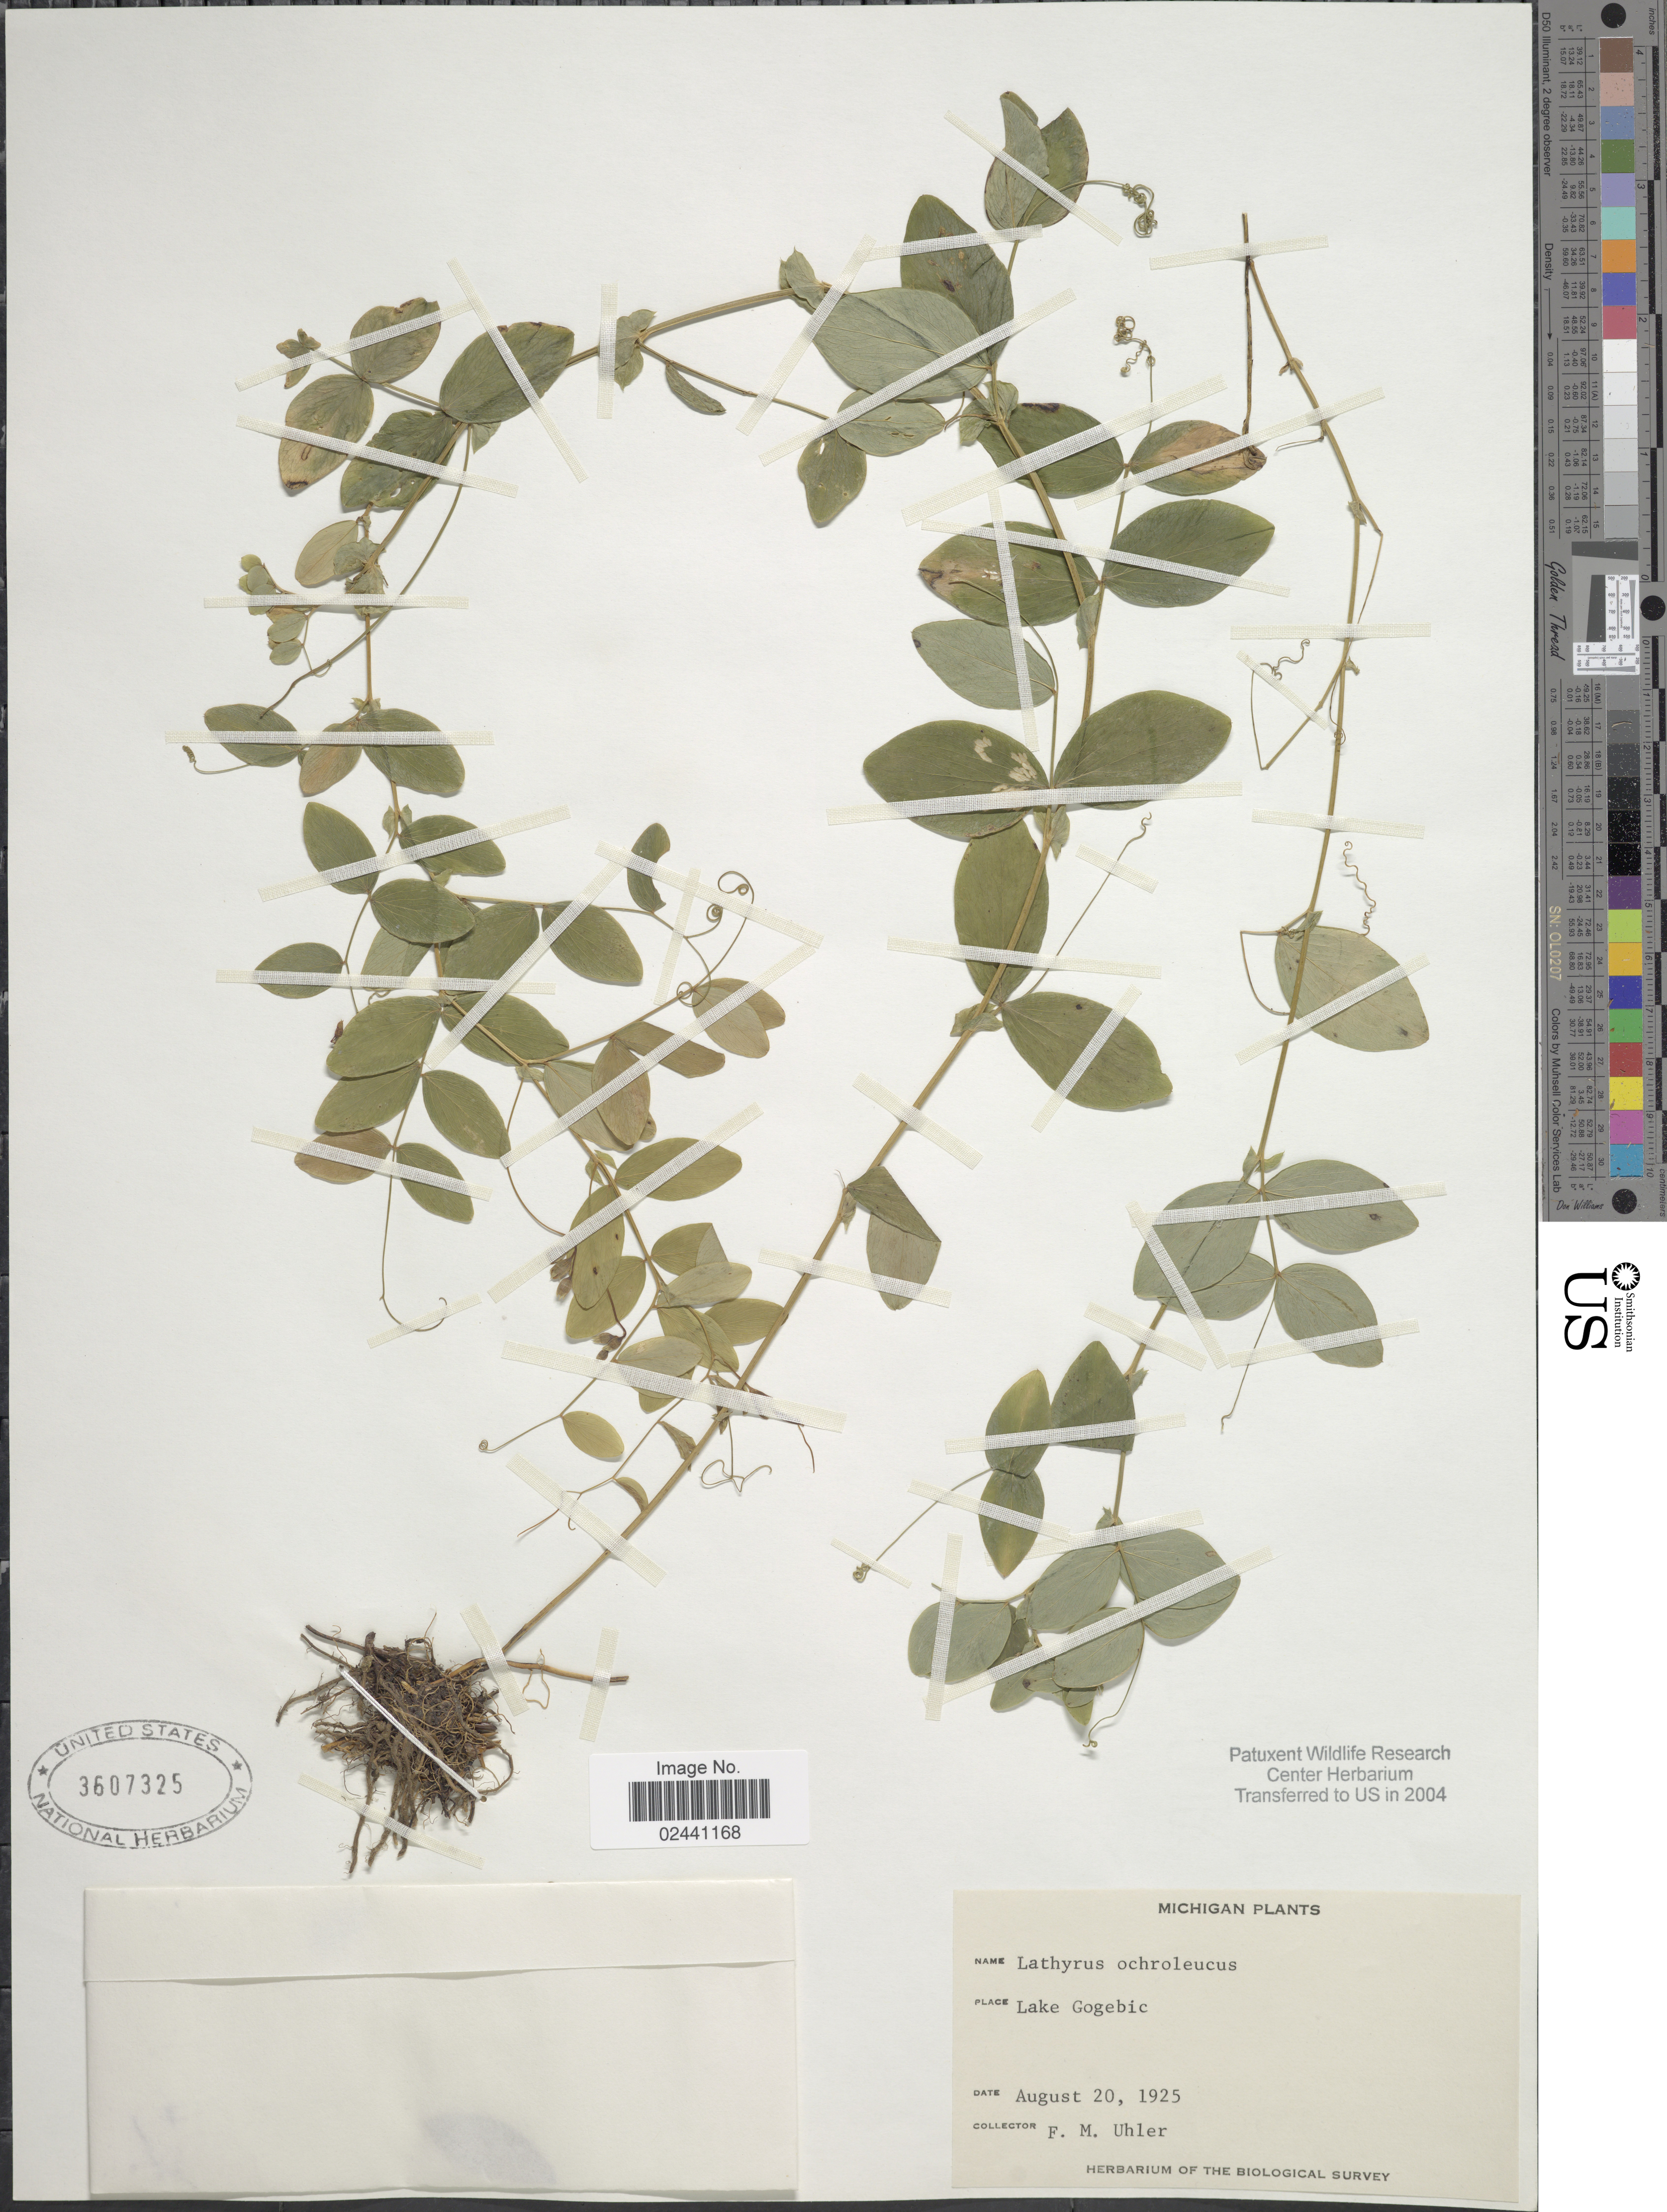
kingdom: Plantae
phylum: Tracheophyta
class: Magnoliopsida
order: Fabales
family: Fabaceae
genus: Lathyrus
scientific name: Lathyrus ochroleucus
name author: Hook.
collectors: F. M. Uhler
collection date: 1925-08-20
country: United States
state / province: Michigan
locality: Lake Gogebic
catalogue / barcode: US 3607325